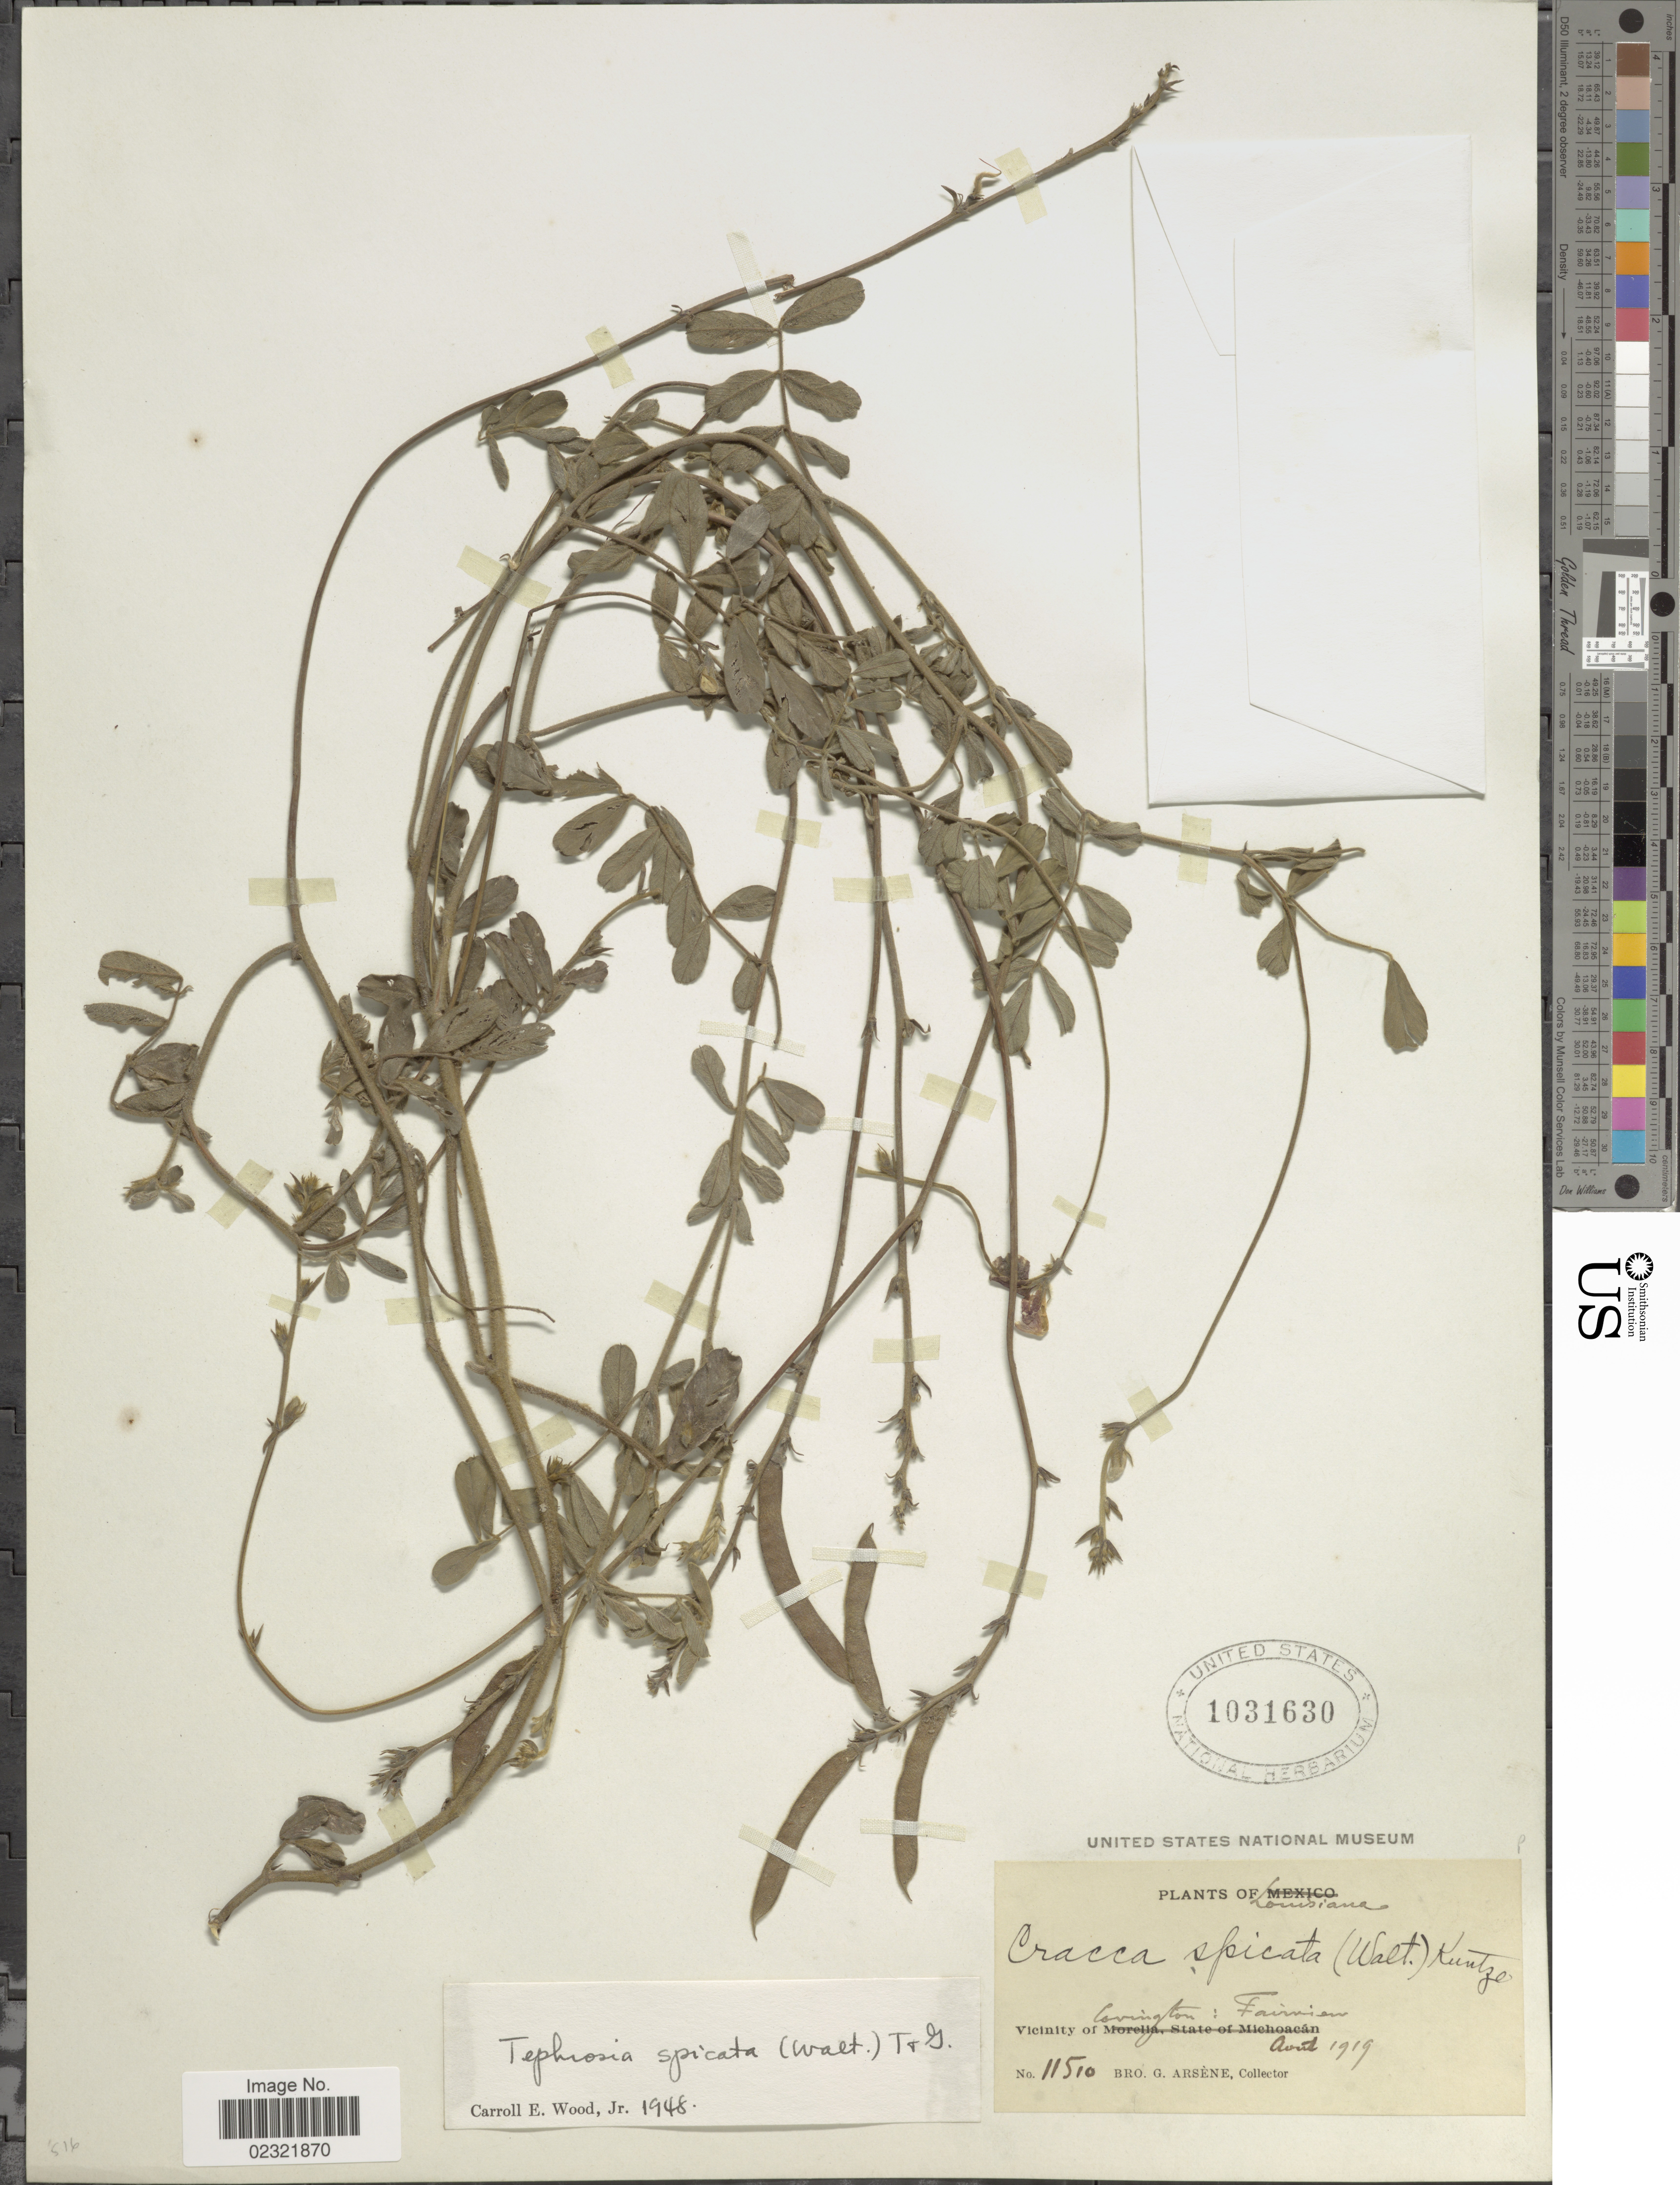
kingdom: Plantae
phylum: Tracheophyta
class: Magnoliopsida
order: Fabales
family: Fabaceae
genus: Tephrosia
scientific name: Tephrosia spicata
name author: (Walter) Torr. & A. Gray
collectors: Bro. G. Arsène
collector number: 11510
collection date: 1919-08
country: United States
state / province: Louisiana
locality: Vicinity of Covington: Fairview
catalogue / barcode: US 1031630